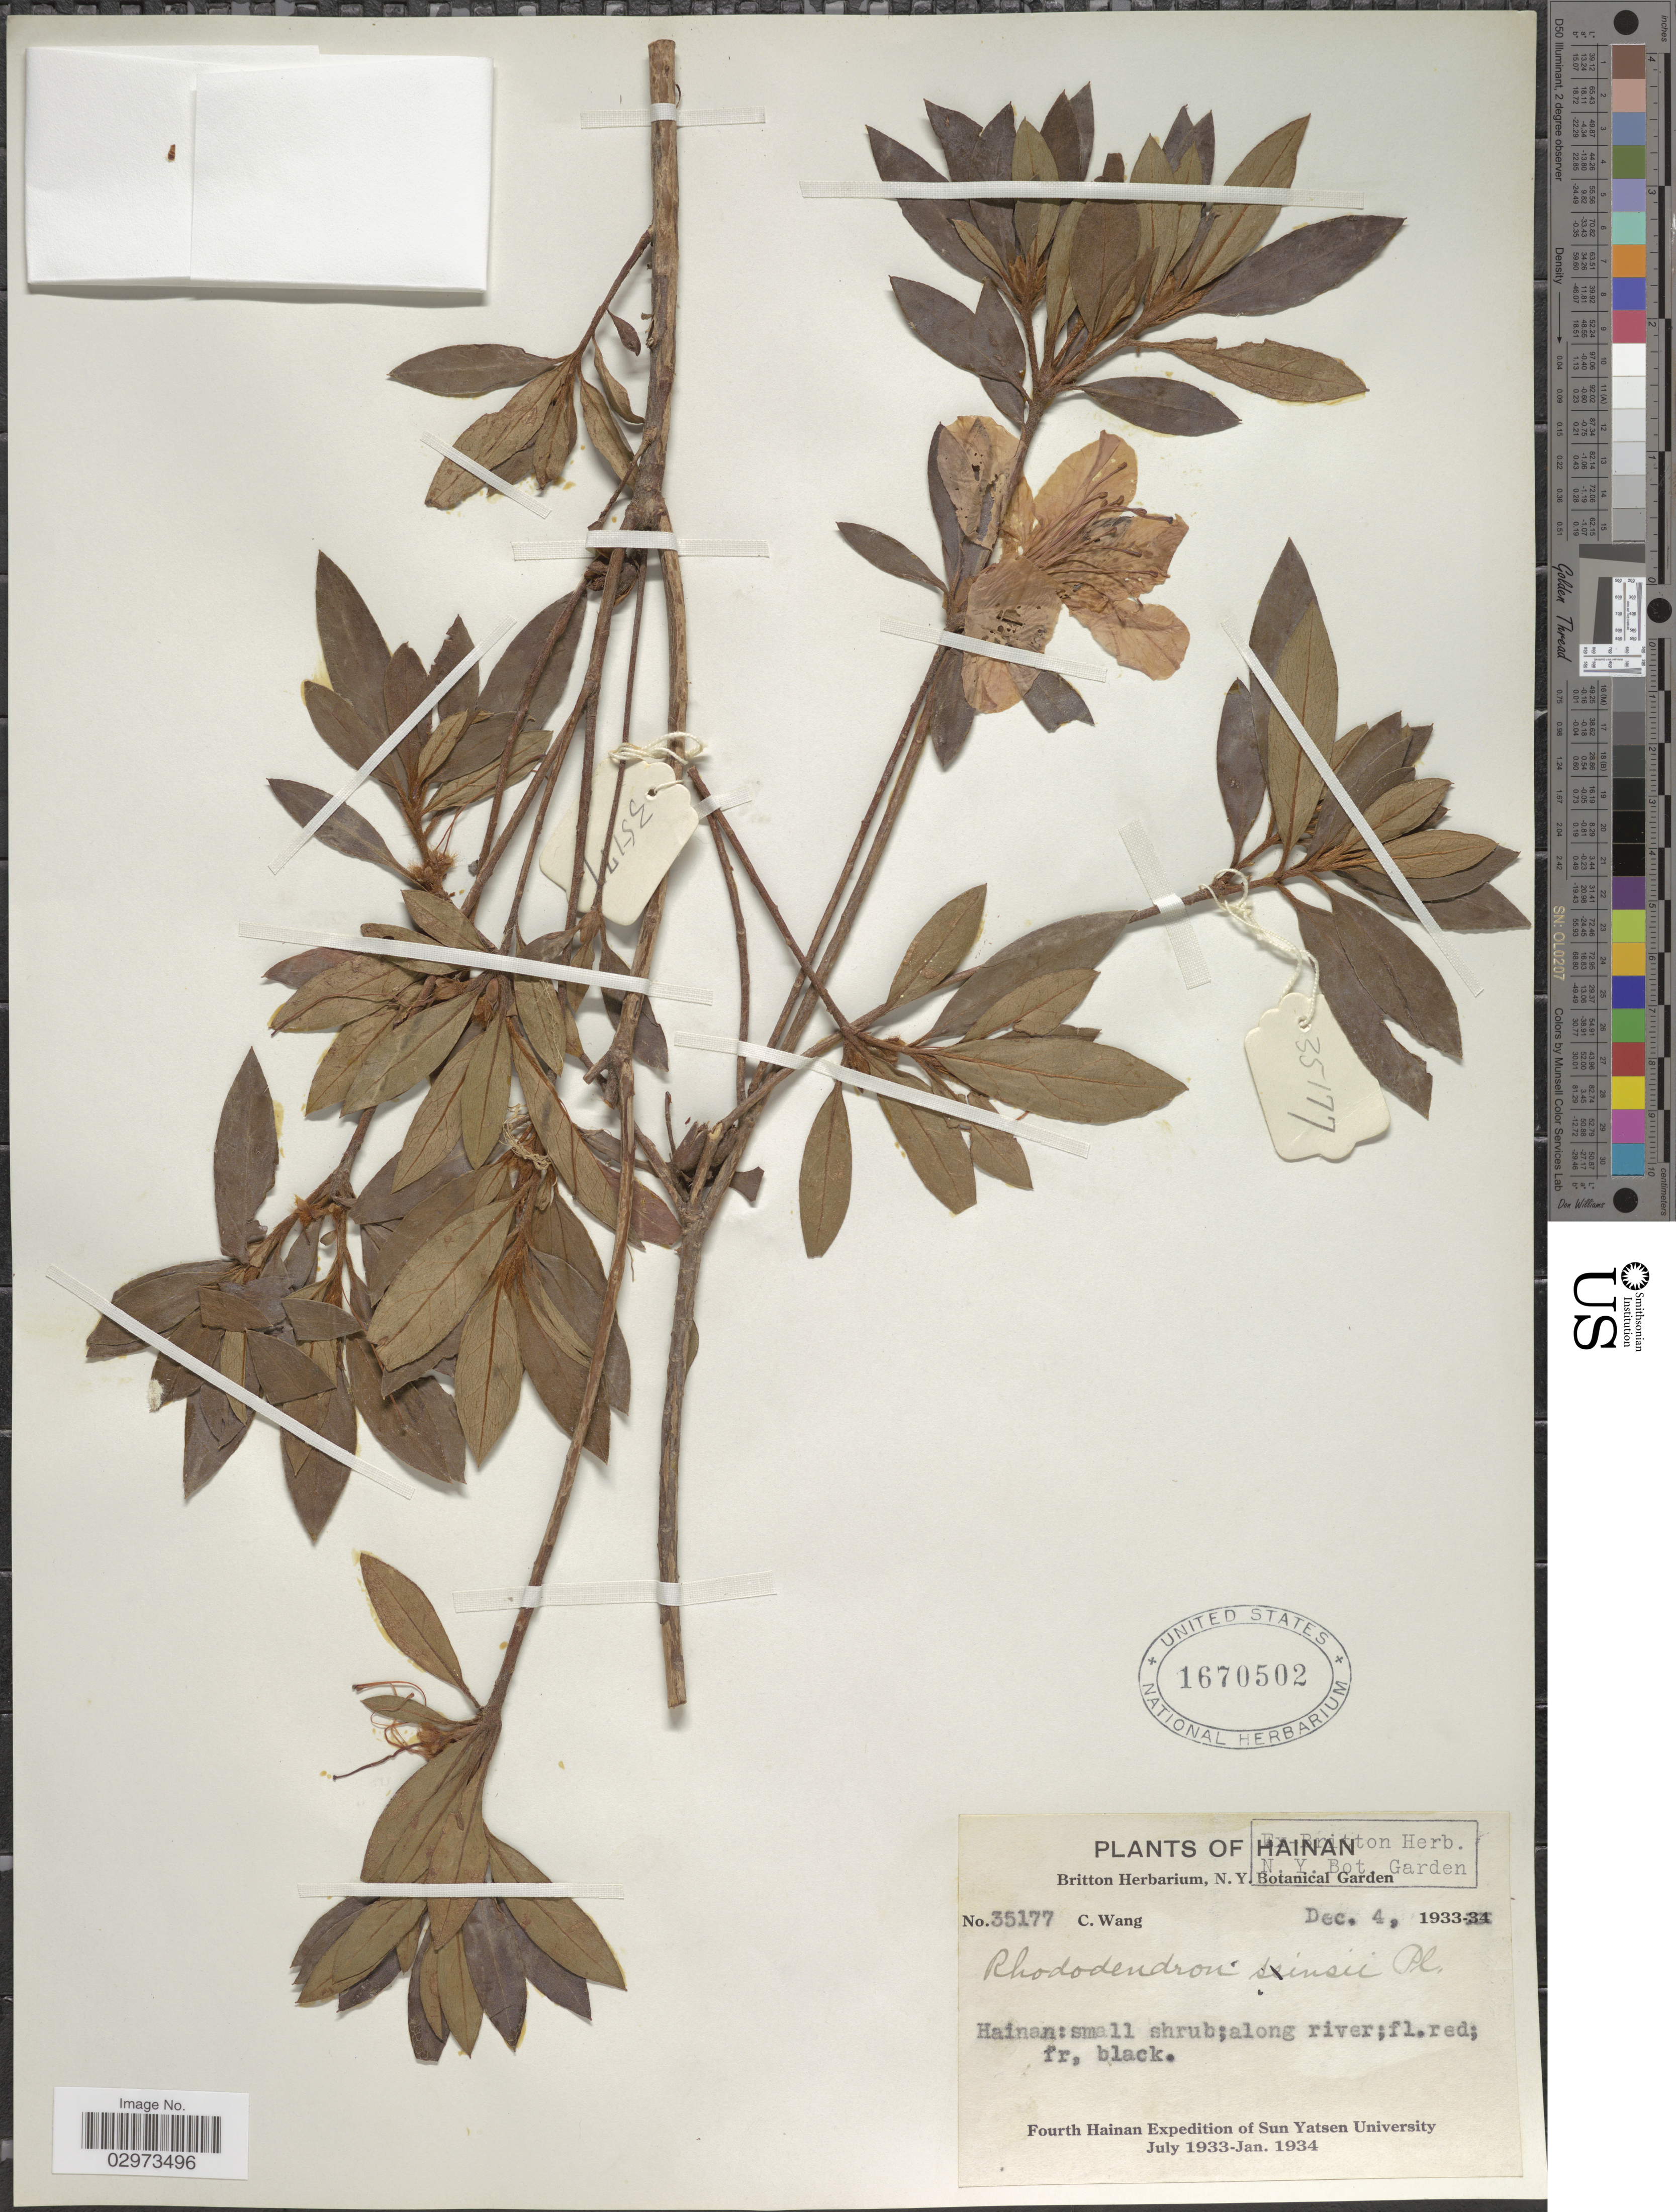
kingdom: Plantae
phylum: Tracheophyta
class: Magnoliopsida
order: Ericales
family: Ericaceae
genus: Rhododendron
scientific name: Rhododendron simsii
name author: Planch.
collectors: C. Wang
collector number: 35177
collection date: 1933-12-04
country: China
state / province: Hainan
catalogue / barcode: US 1670502